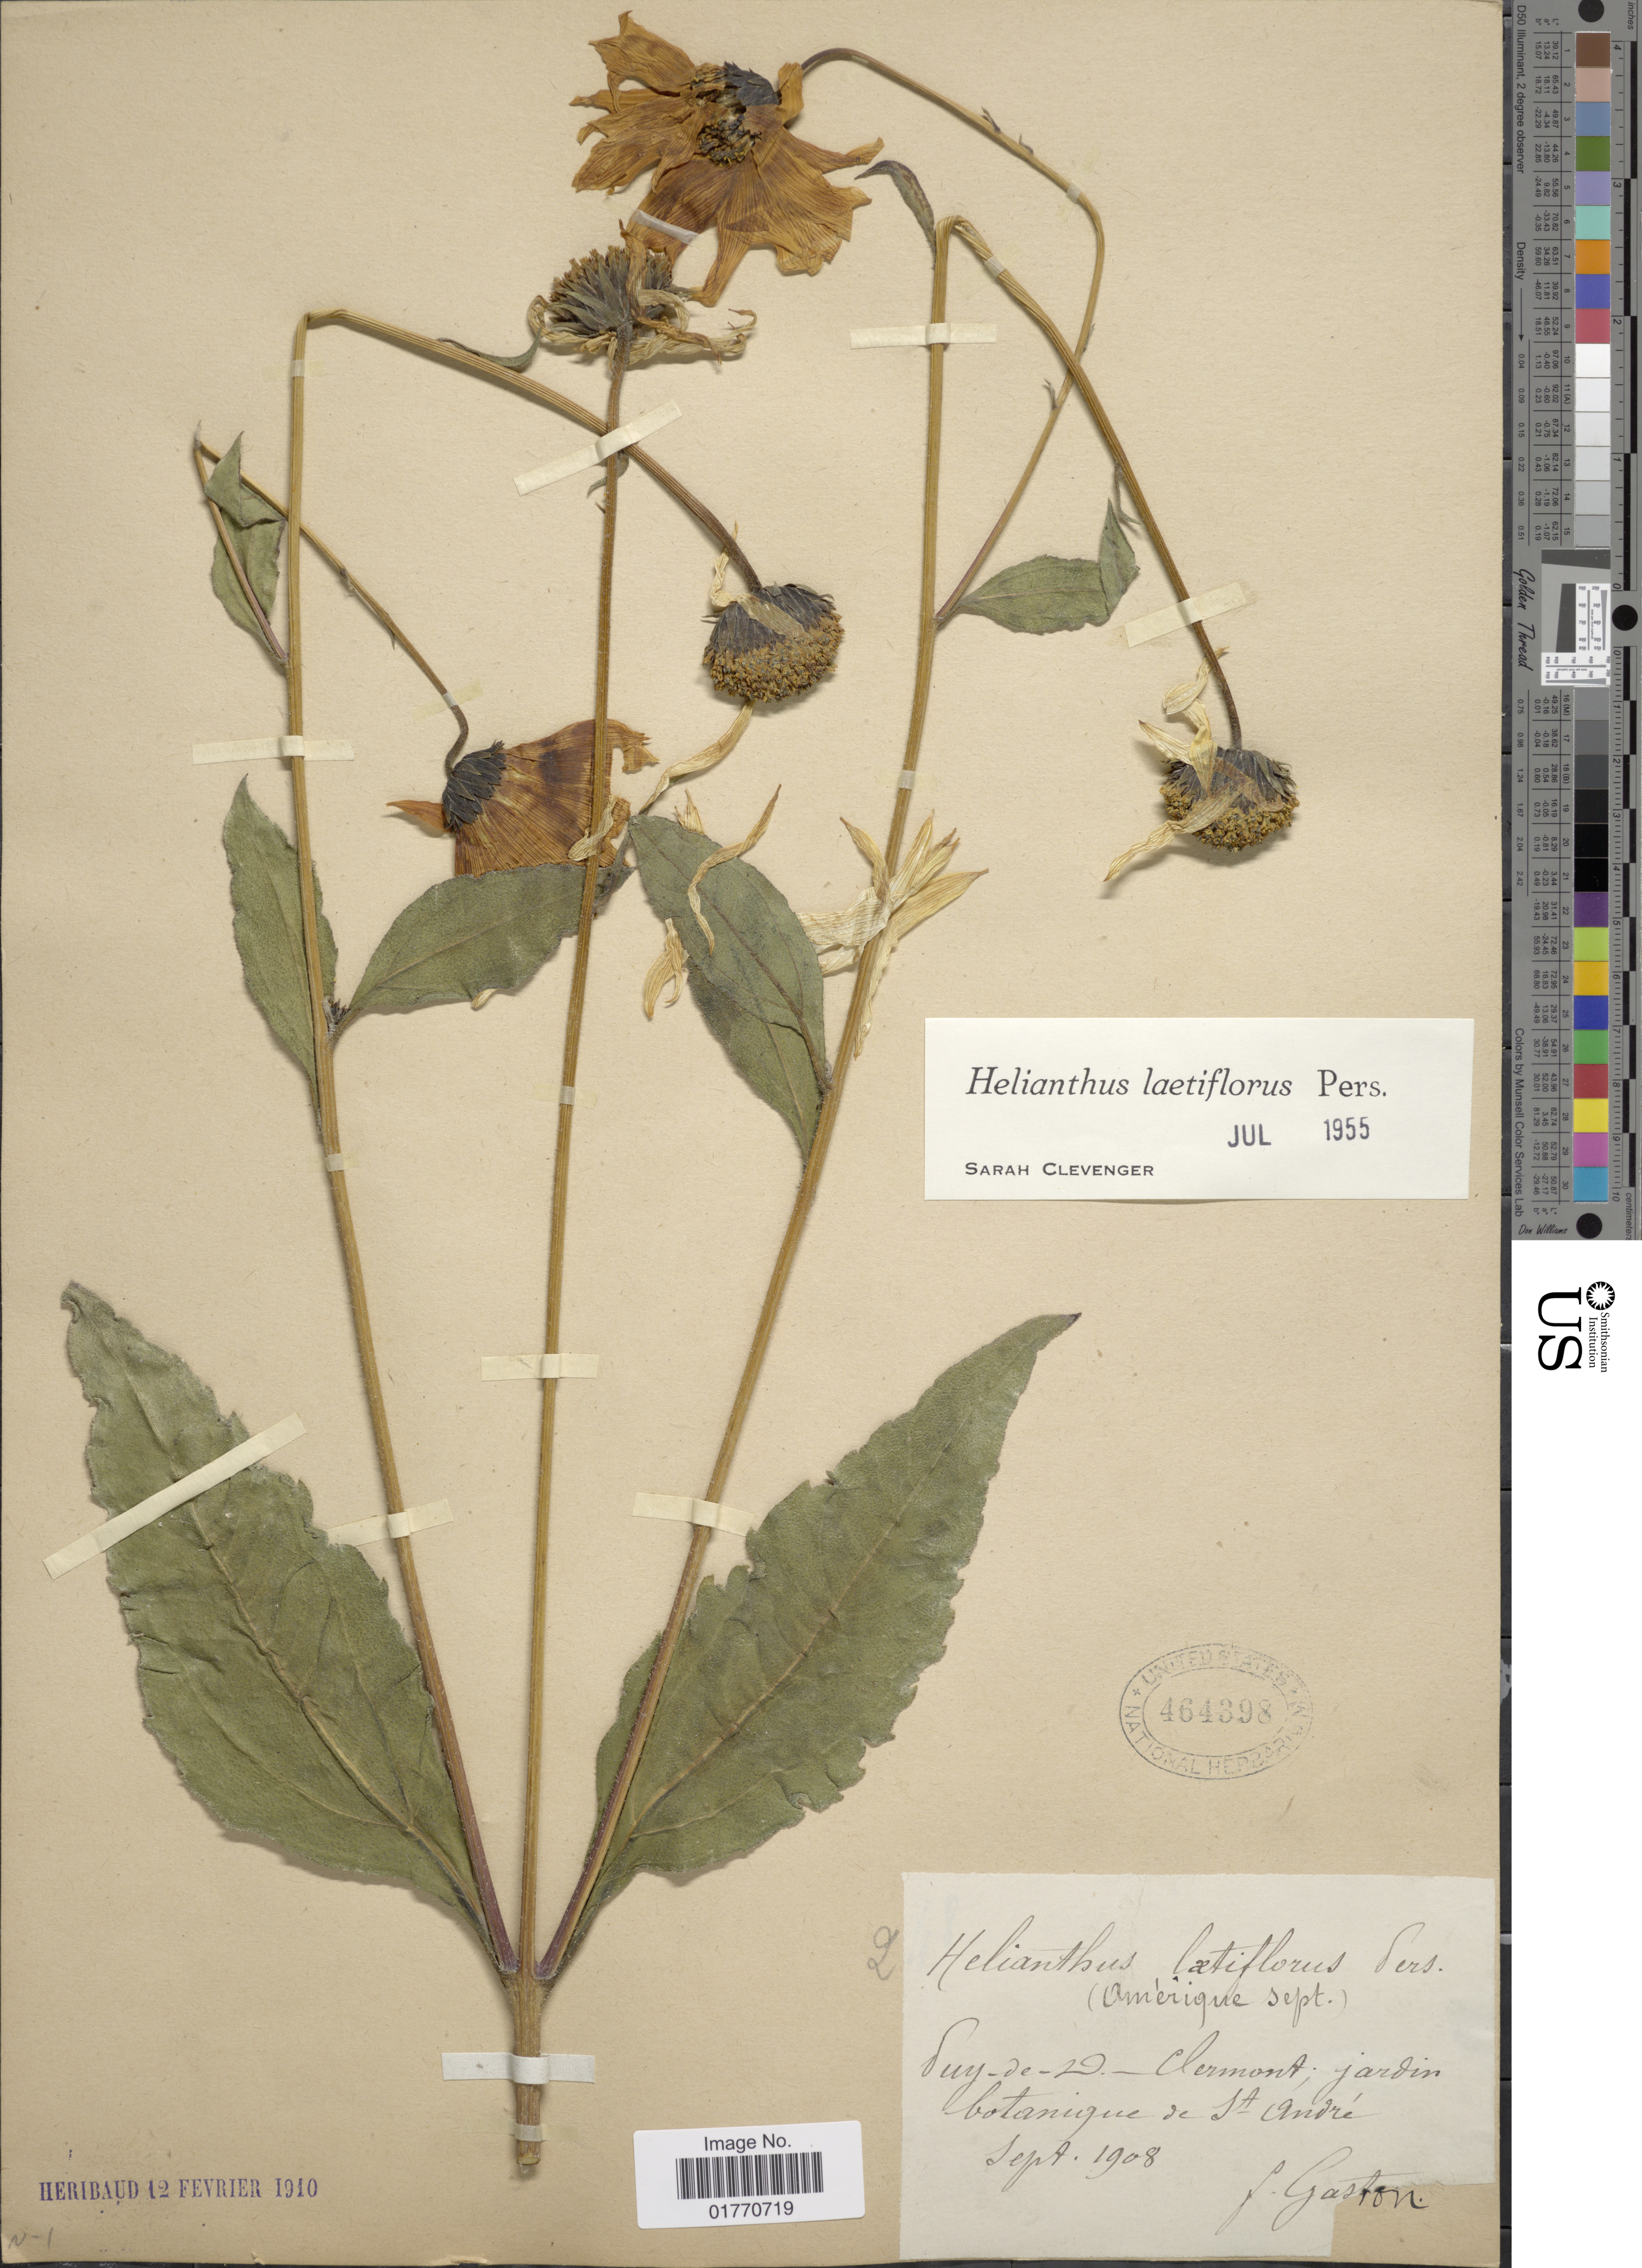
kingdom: Plantae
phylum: Tracheophyta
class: Magnoliopsida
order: Asterales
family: Asteraceae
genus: Helianthus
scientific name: Helianthus laetiflorus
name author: Pers.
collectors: F. Garton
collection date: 1908-09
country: France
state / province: Auvergne-Rhône-Alpes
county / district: Puy-de-Dôme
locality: Luy-de-D-Clermont; jardin botanique de St. Andre. [interpreted]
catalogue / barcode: US 464398